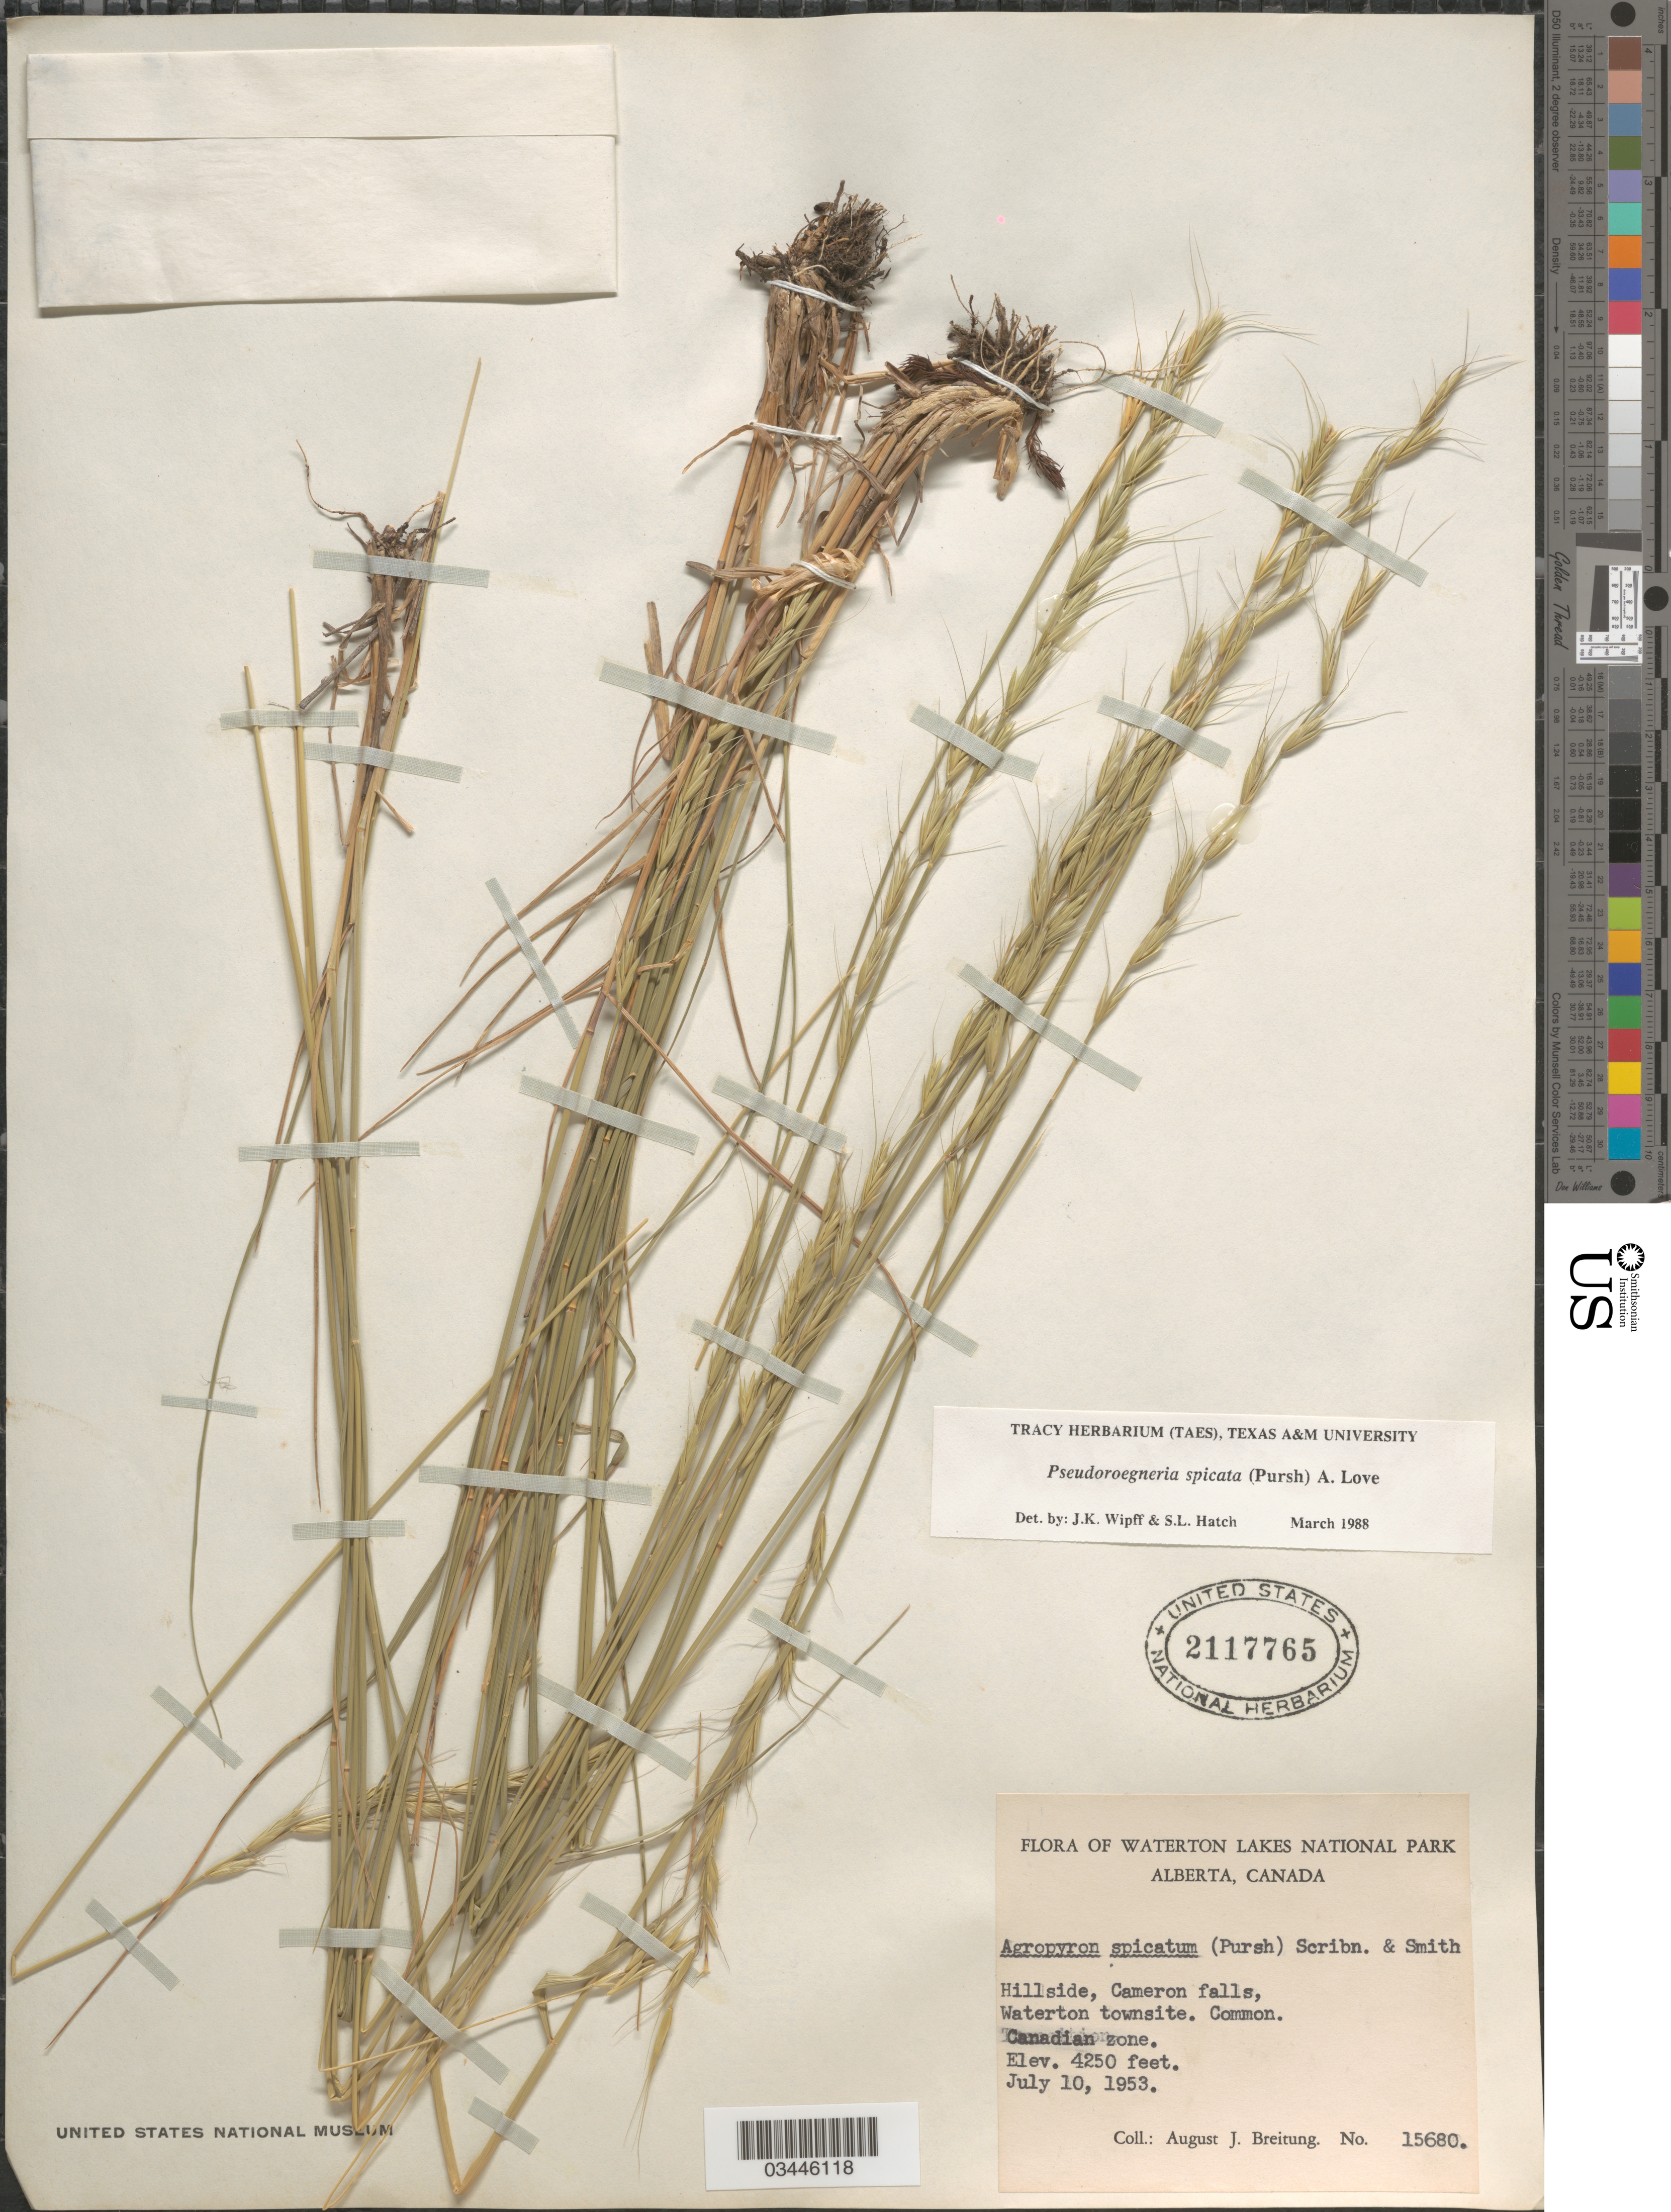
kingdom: Plantae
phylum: Tracheophyta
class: Liliopsida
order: Poales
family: Poaceae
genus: Pseudoroegneria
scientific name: Pseudoroegneria spicata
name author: (Pursh) Á. Löve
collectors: A. Breitung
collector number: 15680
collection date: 1953-07-10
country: Canada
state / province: Alberta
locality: Waterton Lakes National Park. Hillside, Cameron falls, Waterton townsite. Canadian zone.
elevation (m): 1295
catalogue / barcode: US 2117765